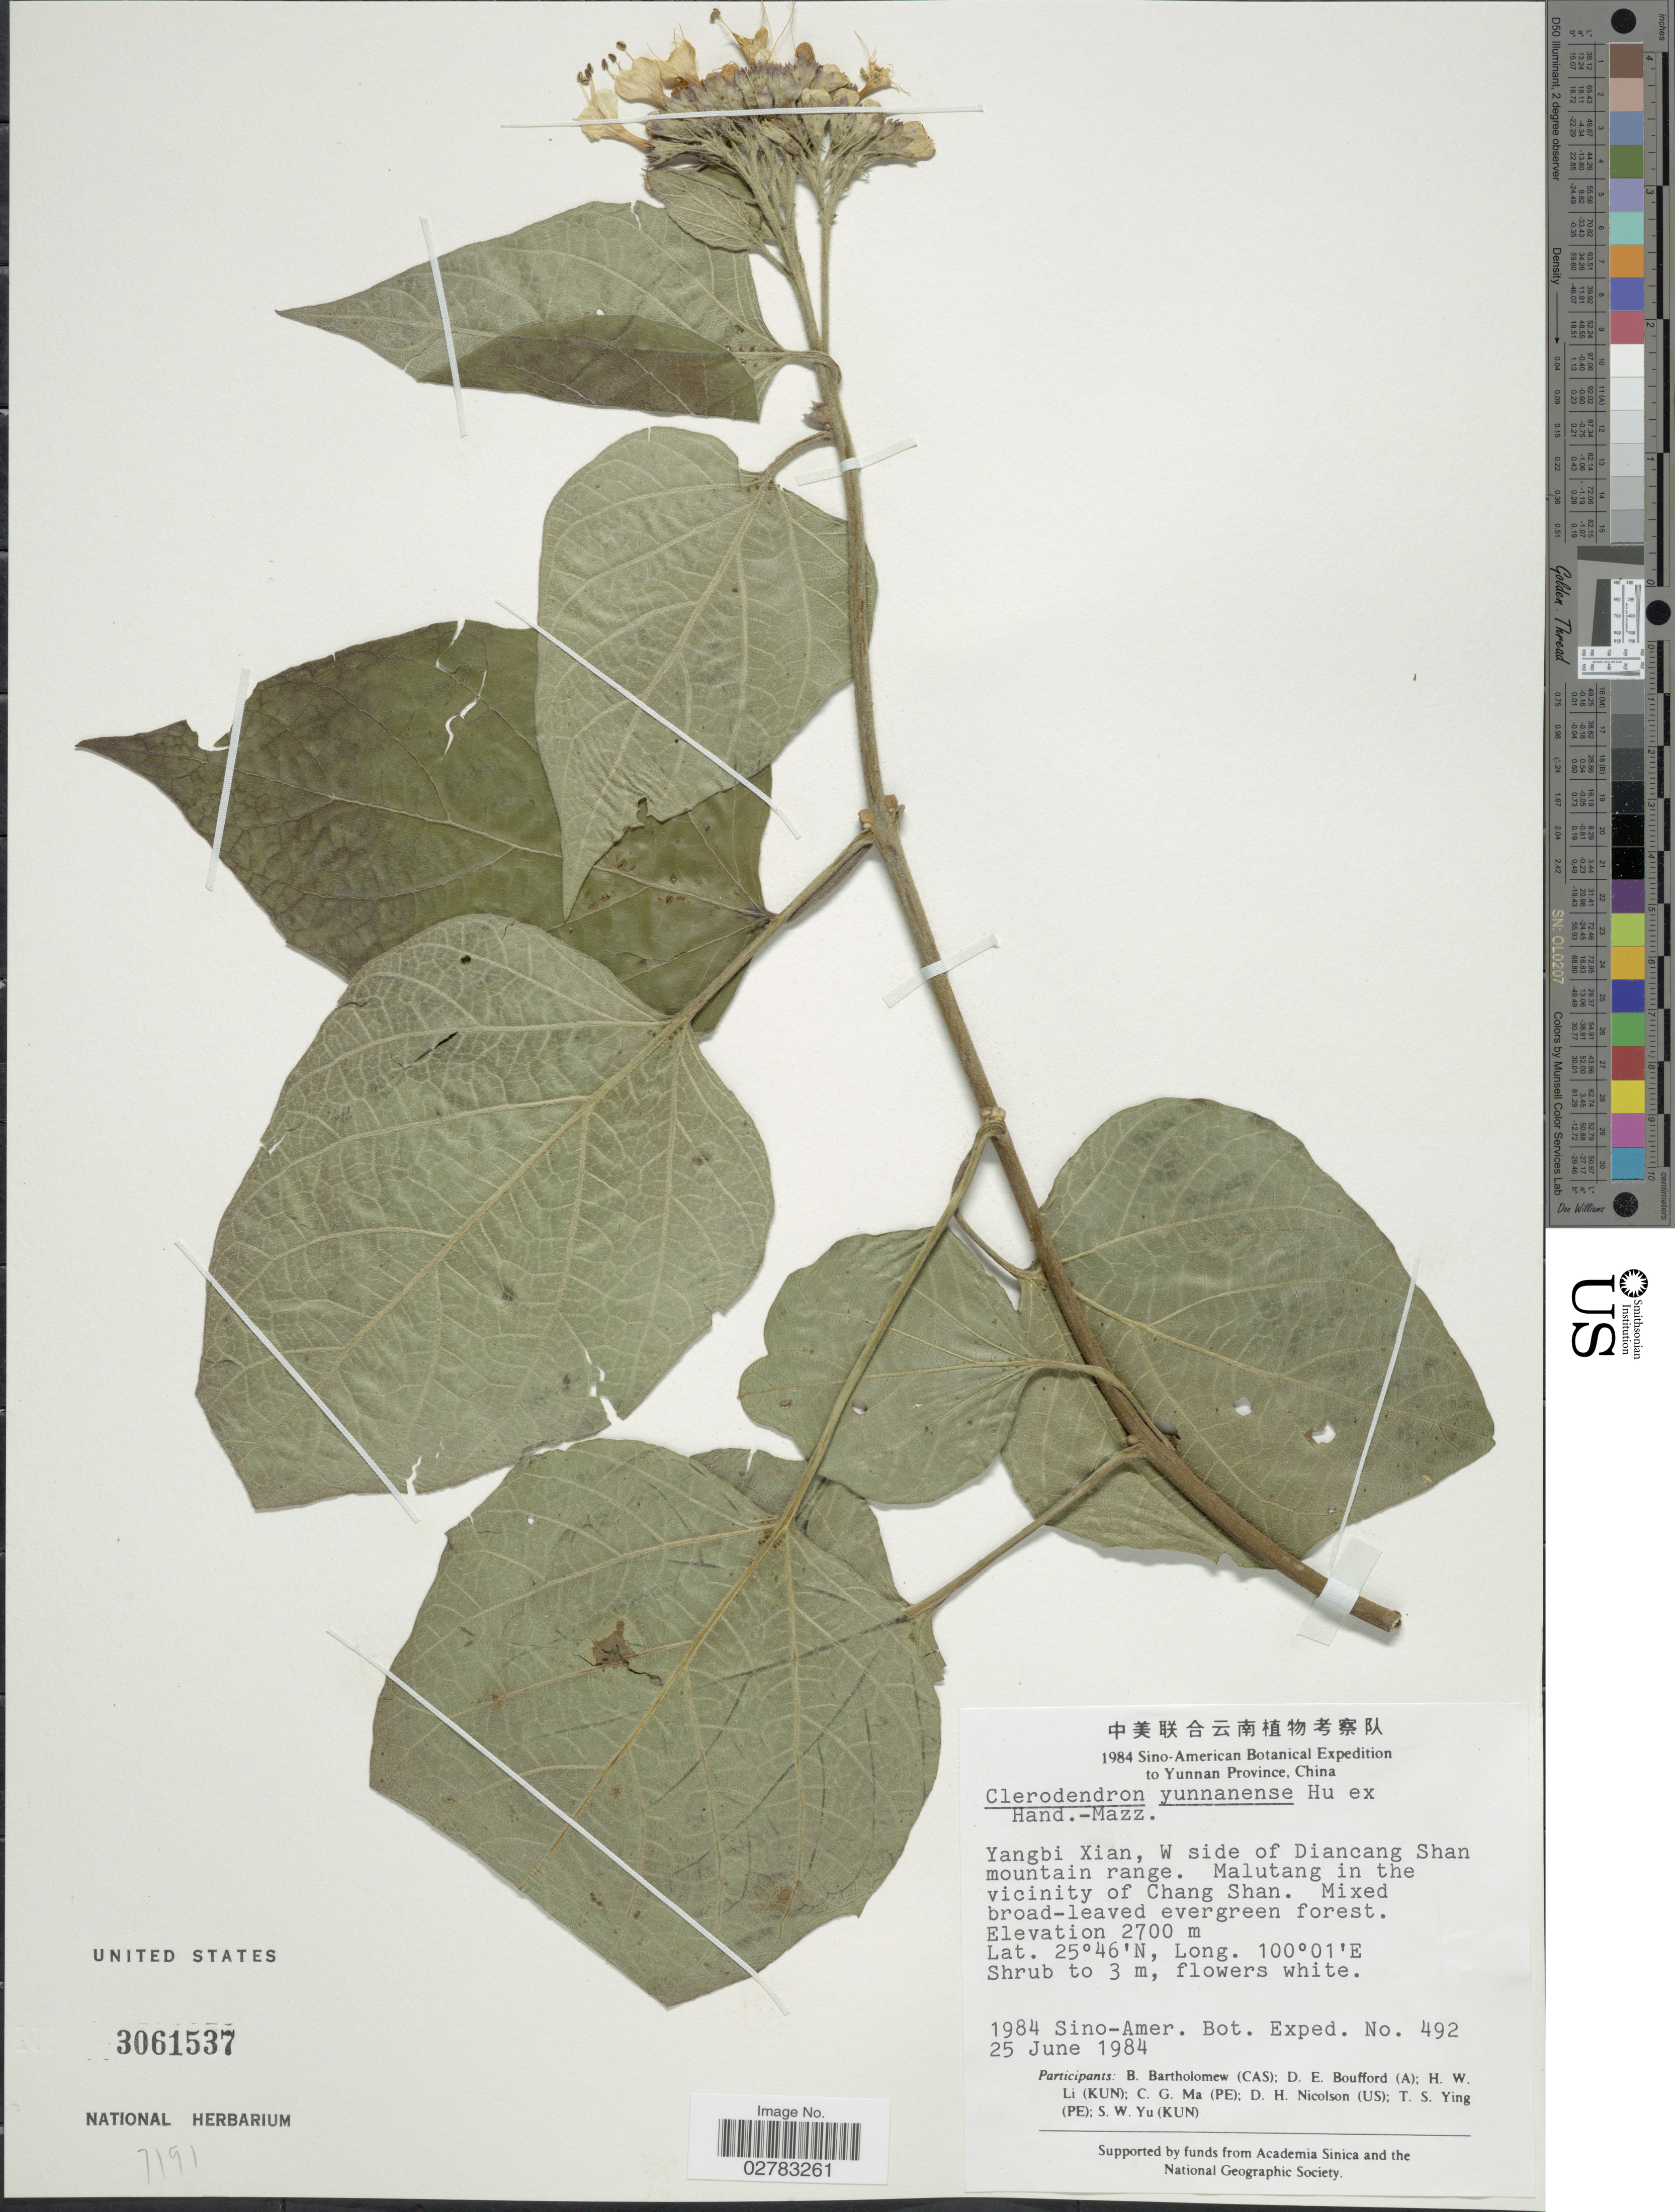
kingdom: Plantae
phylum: Tracheophyta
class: Magnoliopsida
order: Lamiales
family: Lamiaceae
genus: Clerodendrum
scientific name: Clerodendrum yunnanense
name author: S.Y. Hu in Hand.-Mazz.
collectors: Sino-Amer. Bot. Exped. 1984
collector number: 492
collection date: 1984-06-25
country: China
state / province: Yunnan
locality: Yangbi Xian, W side of Diancang Shan mountain range, Malutang in the vicinity of Chang Shan.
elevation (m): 2700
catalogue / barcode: US 3061537